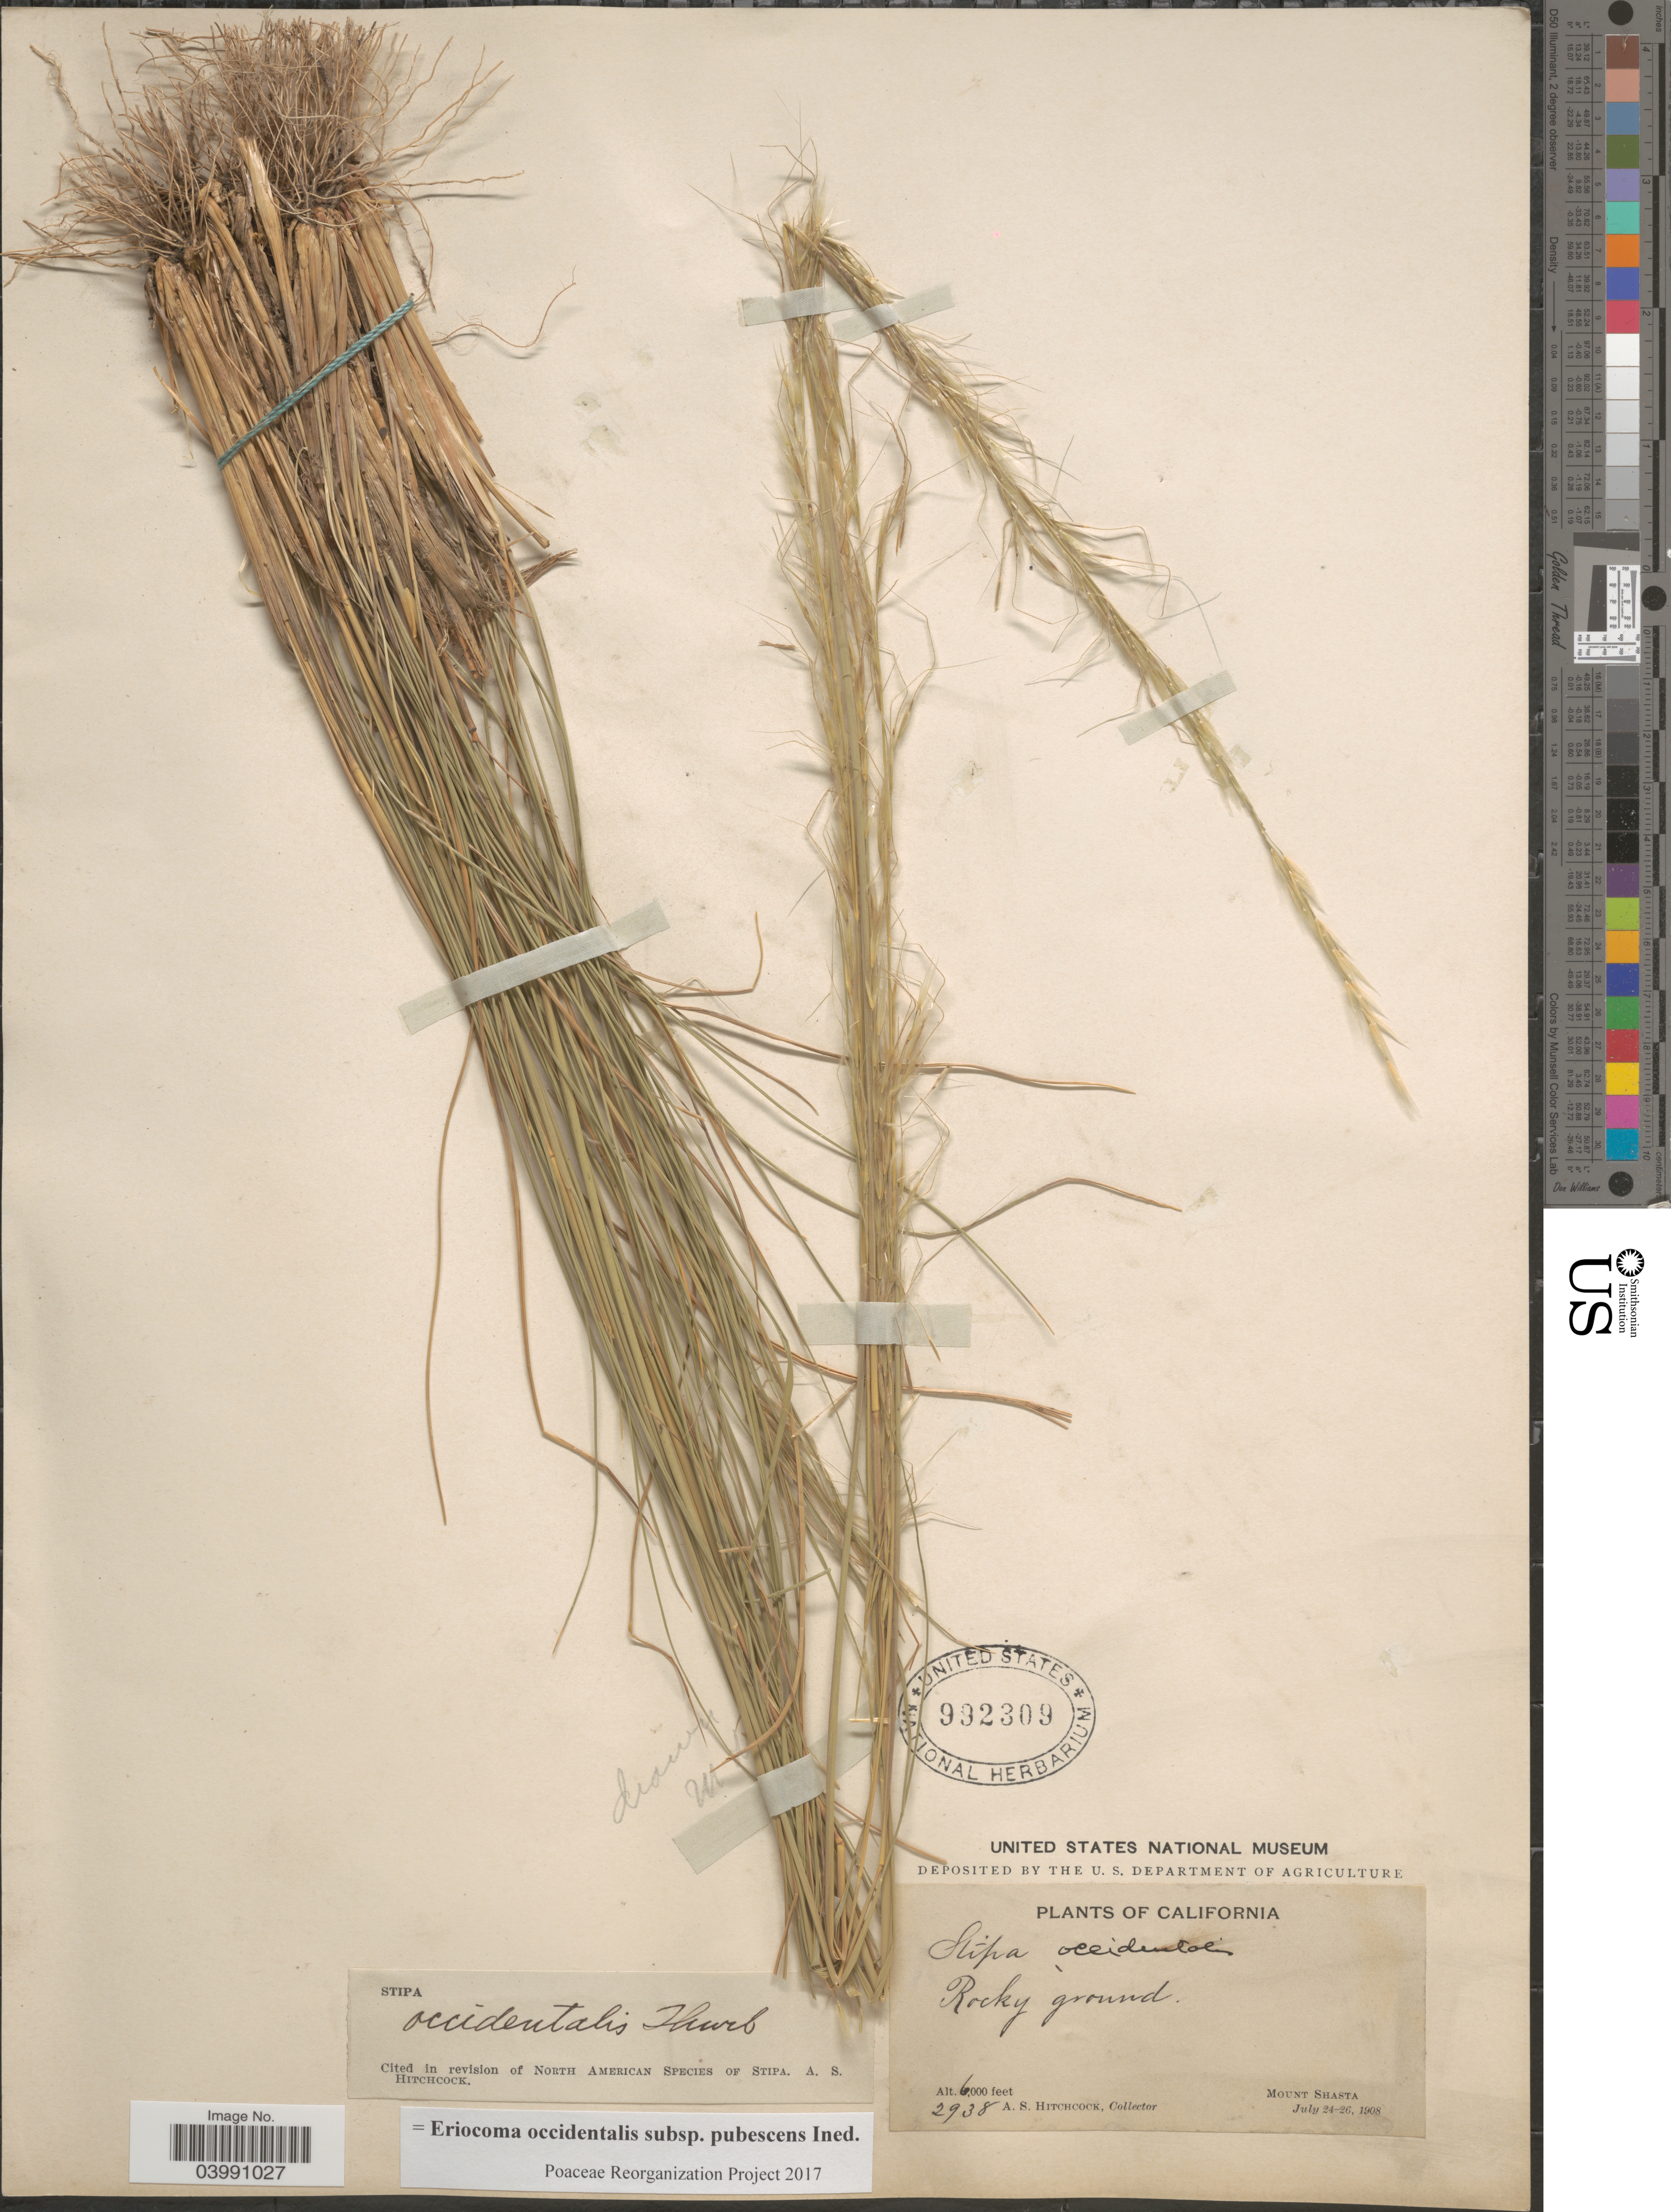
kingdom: Plantae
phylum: Tracheophyta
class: Liliopsida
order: Poales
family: Poaceae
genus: Eriocoma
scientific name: Eriocoma occidentalis subsp. pubescens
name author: (Vasey) Romasch.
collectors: A. S. Hitchcock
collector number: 2938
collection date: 1908-07-24/1908-07-26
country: United States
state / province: California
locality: Mount Shasta.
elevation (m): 1829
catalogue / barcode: US 992309